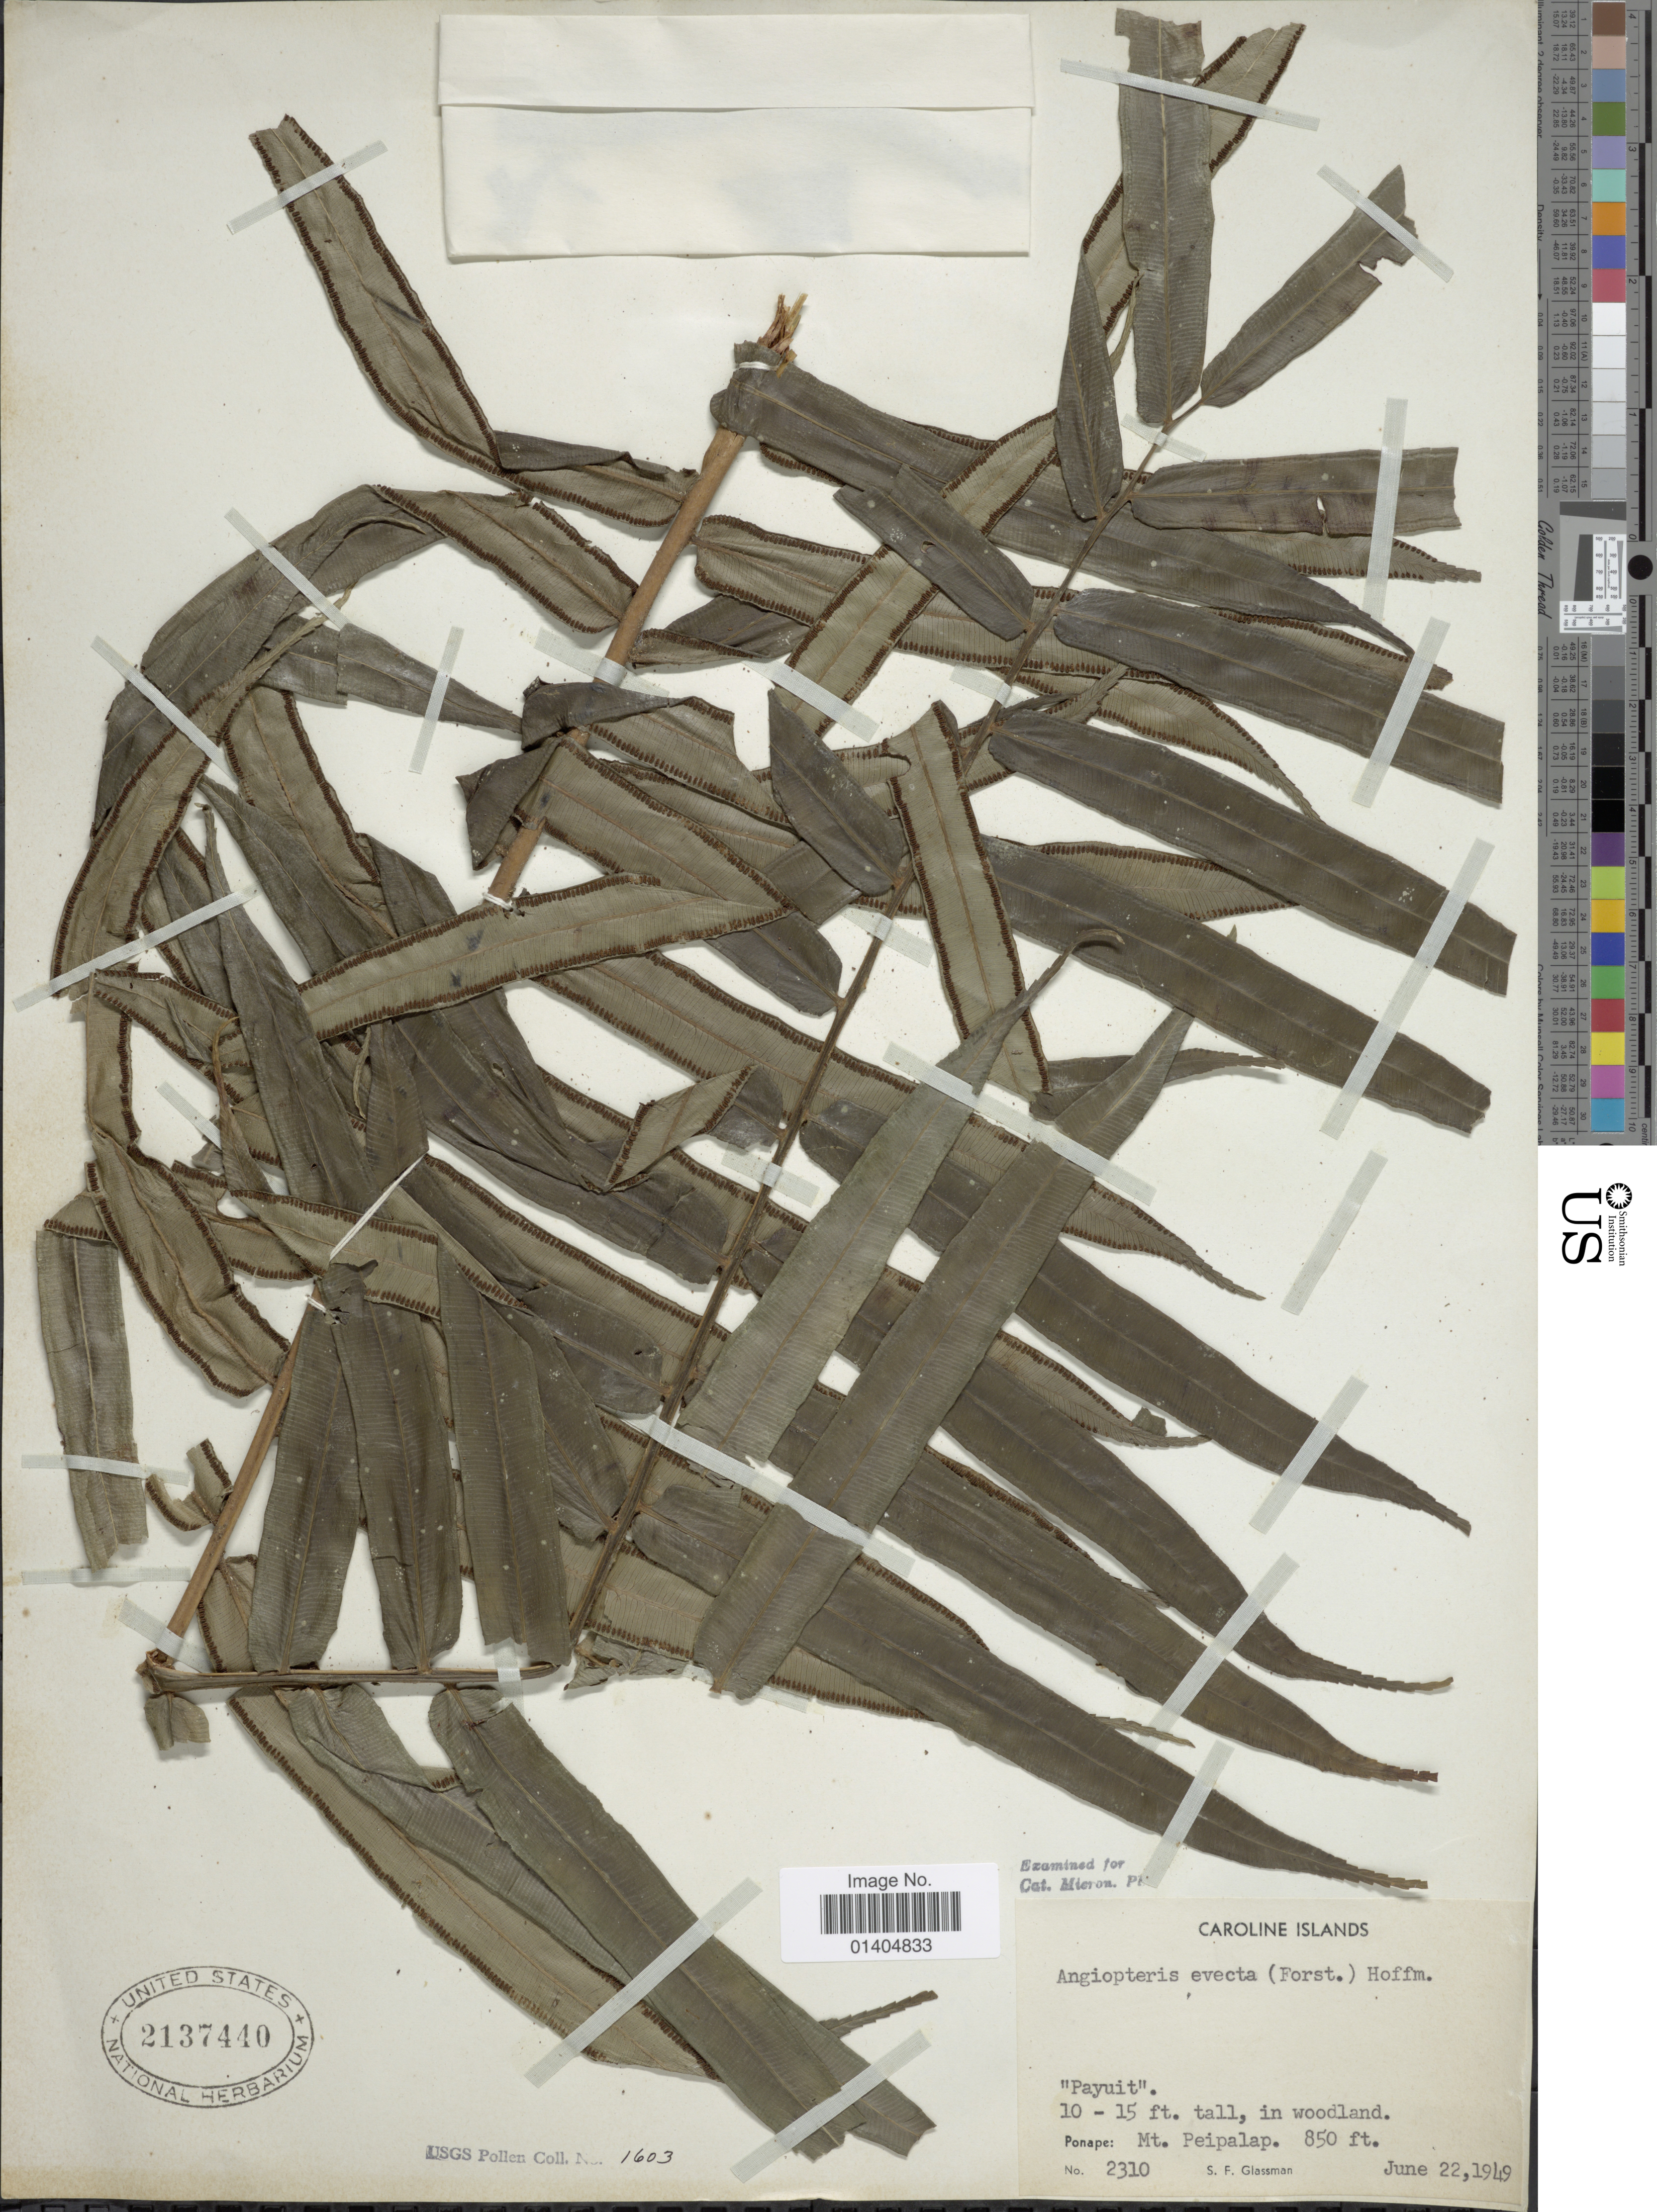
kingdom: Plantae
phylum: Tracheophyta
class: Polypodiopsida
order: Marattiales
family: Marattiaceae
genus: Angiopteris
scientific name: Angiopteris evecta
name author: (G. Forst.) Hoffm.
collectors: S. F. Glassman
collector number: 2310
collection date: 1949-06-22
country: Micronesia, Federated States of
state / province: Pohnpei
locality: Caroline Islands. Ponape: Mt. Peipalap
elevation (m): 259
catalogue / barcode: US 2137440